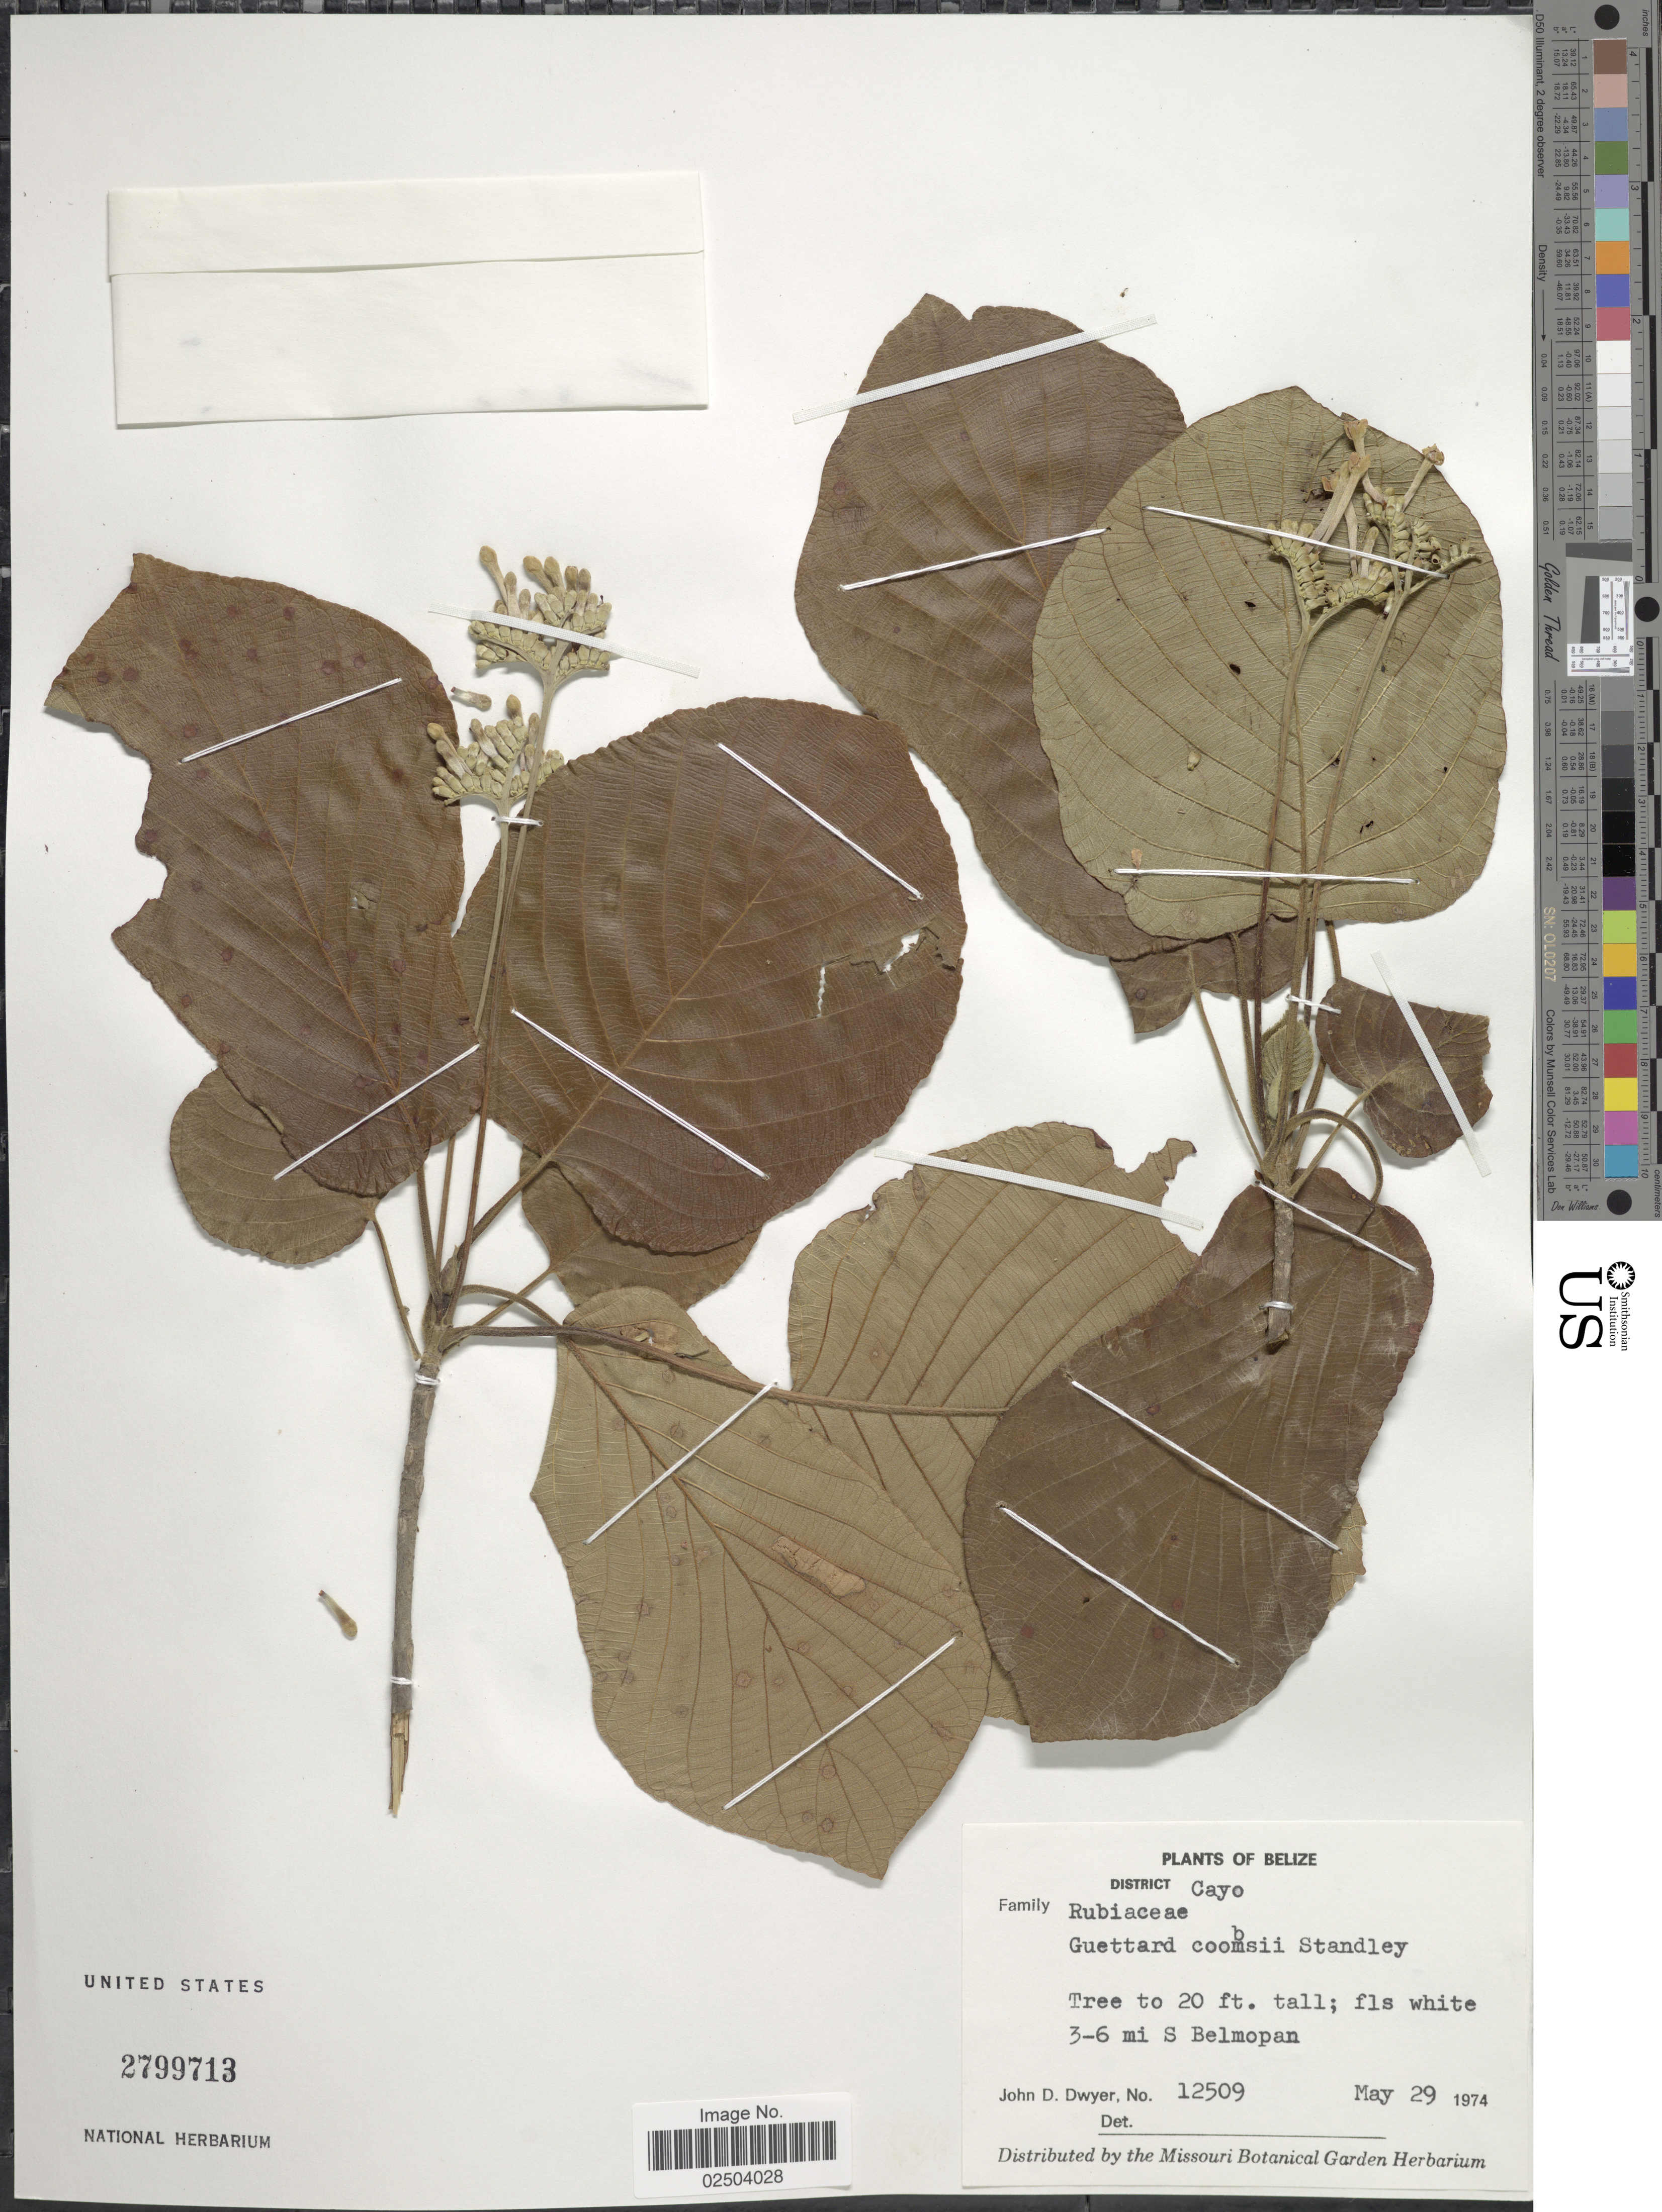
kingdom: Plantae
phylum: Tracheophyta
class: Magnoliopsida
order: Gentianales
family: Rubiaceae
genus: Guettarda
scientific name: Guettarda combsii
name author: Urb.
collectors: J. D. Dwyer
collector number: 12509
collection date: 1974-05-29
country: Belize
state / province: Cayo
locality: District Cayo. 3-6 mi S of Belmopan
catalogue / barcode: US 2799713